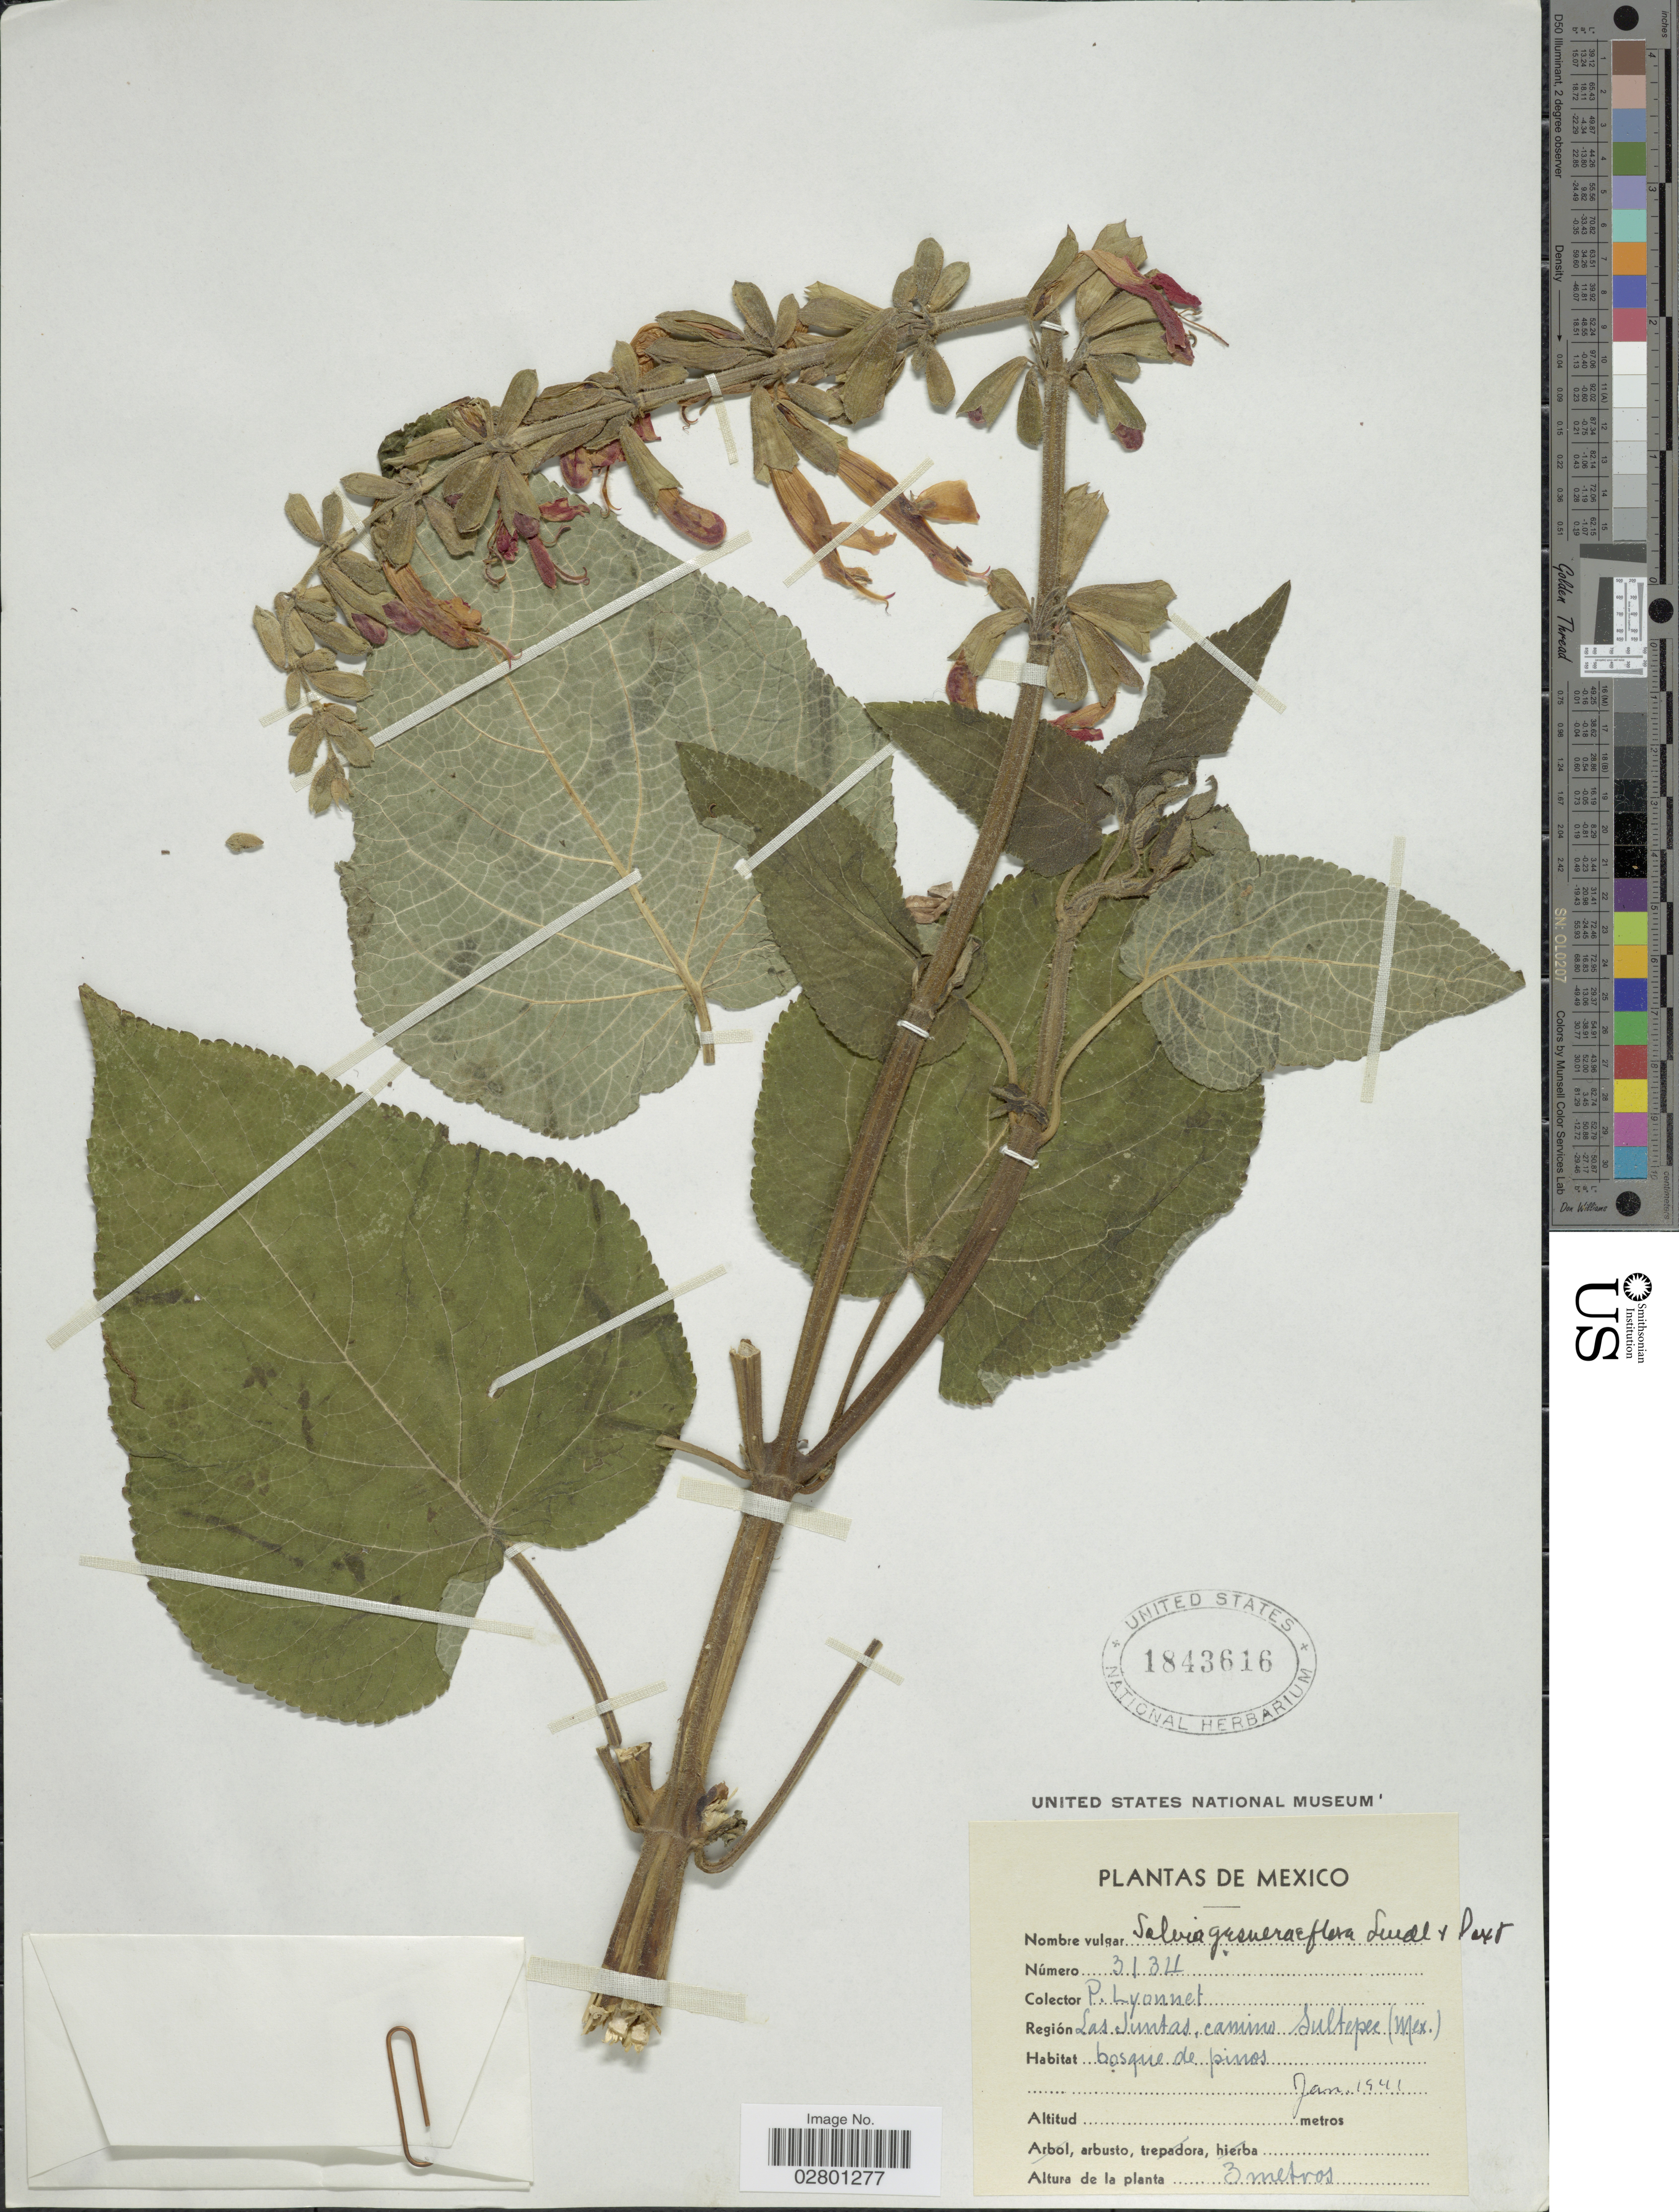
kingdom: Plantae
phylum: Tracheophyta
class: Magnoliopsida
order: Lamiales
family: Lamiaceae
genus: Salvia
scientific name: Salvia gesneriiflora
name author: Lindl. & Paxton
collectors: P. Lyonnet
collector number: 3134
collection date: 1941-01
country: Mexico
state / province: México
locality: Las Juntas, camino Sultepec.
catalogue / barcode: US 1843616